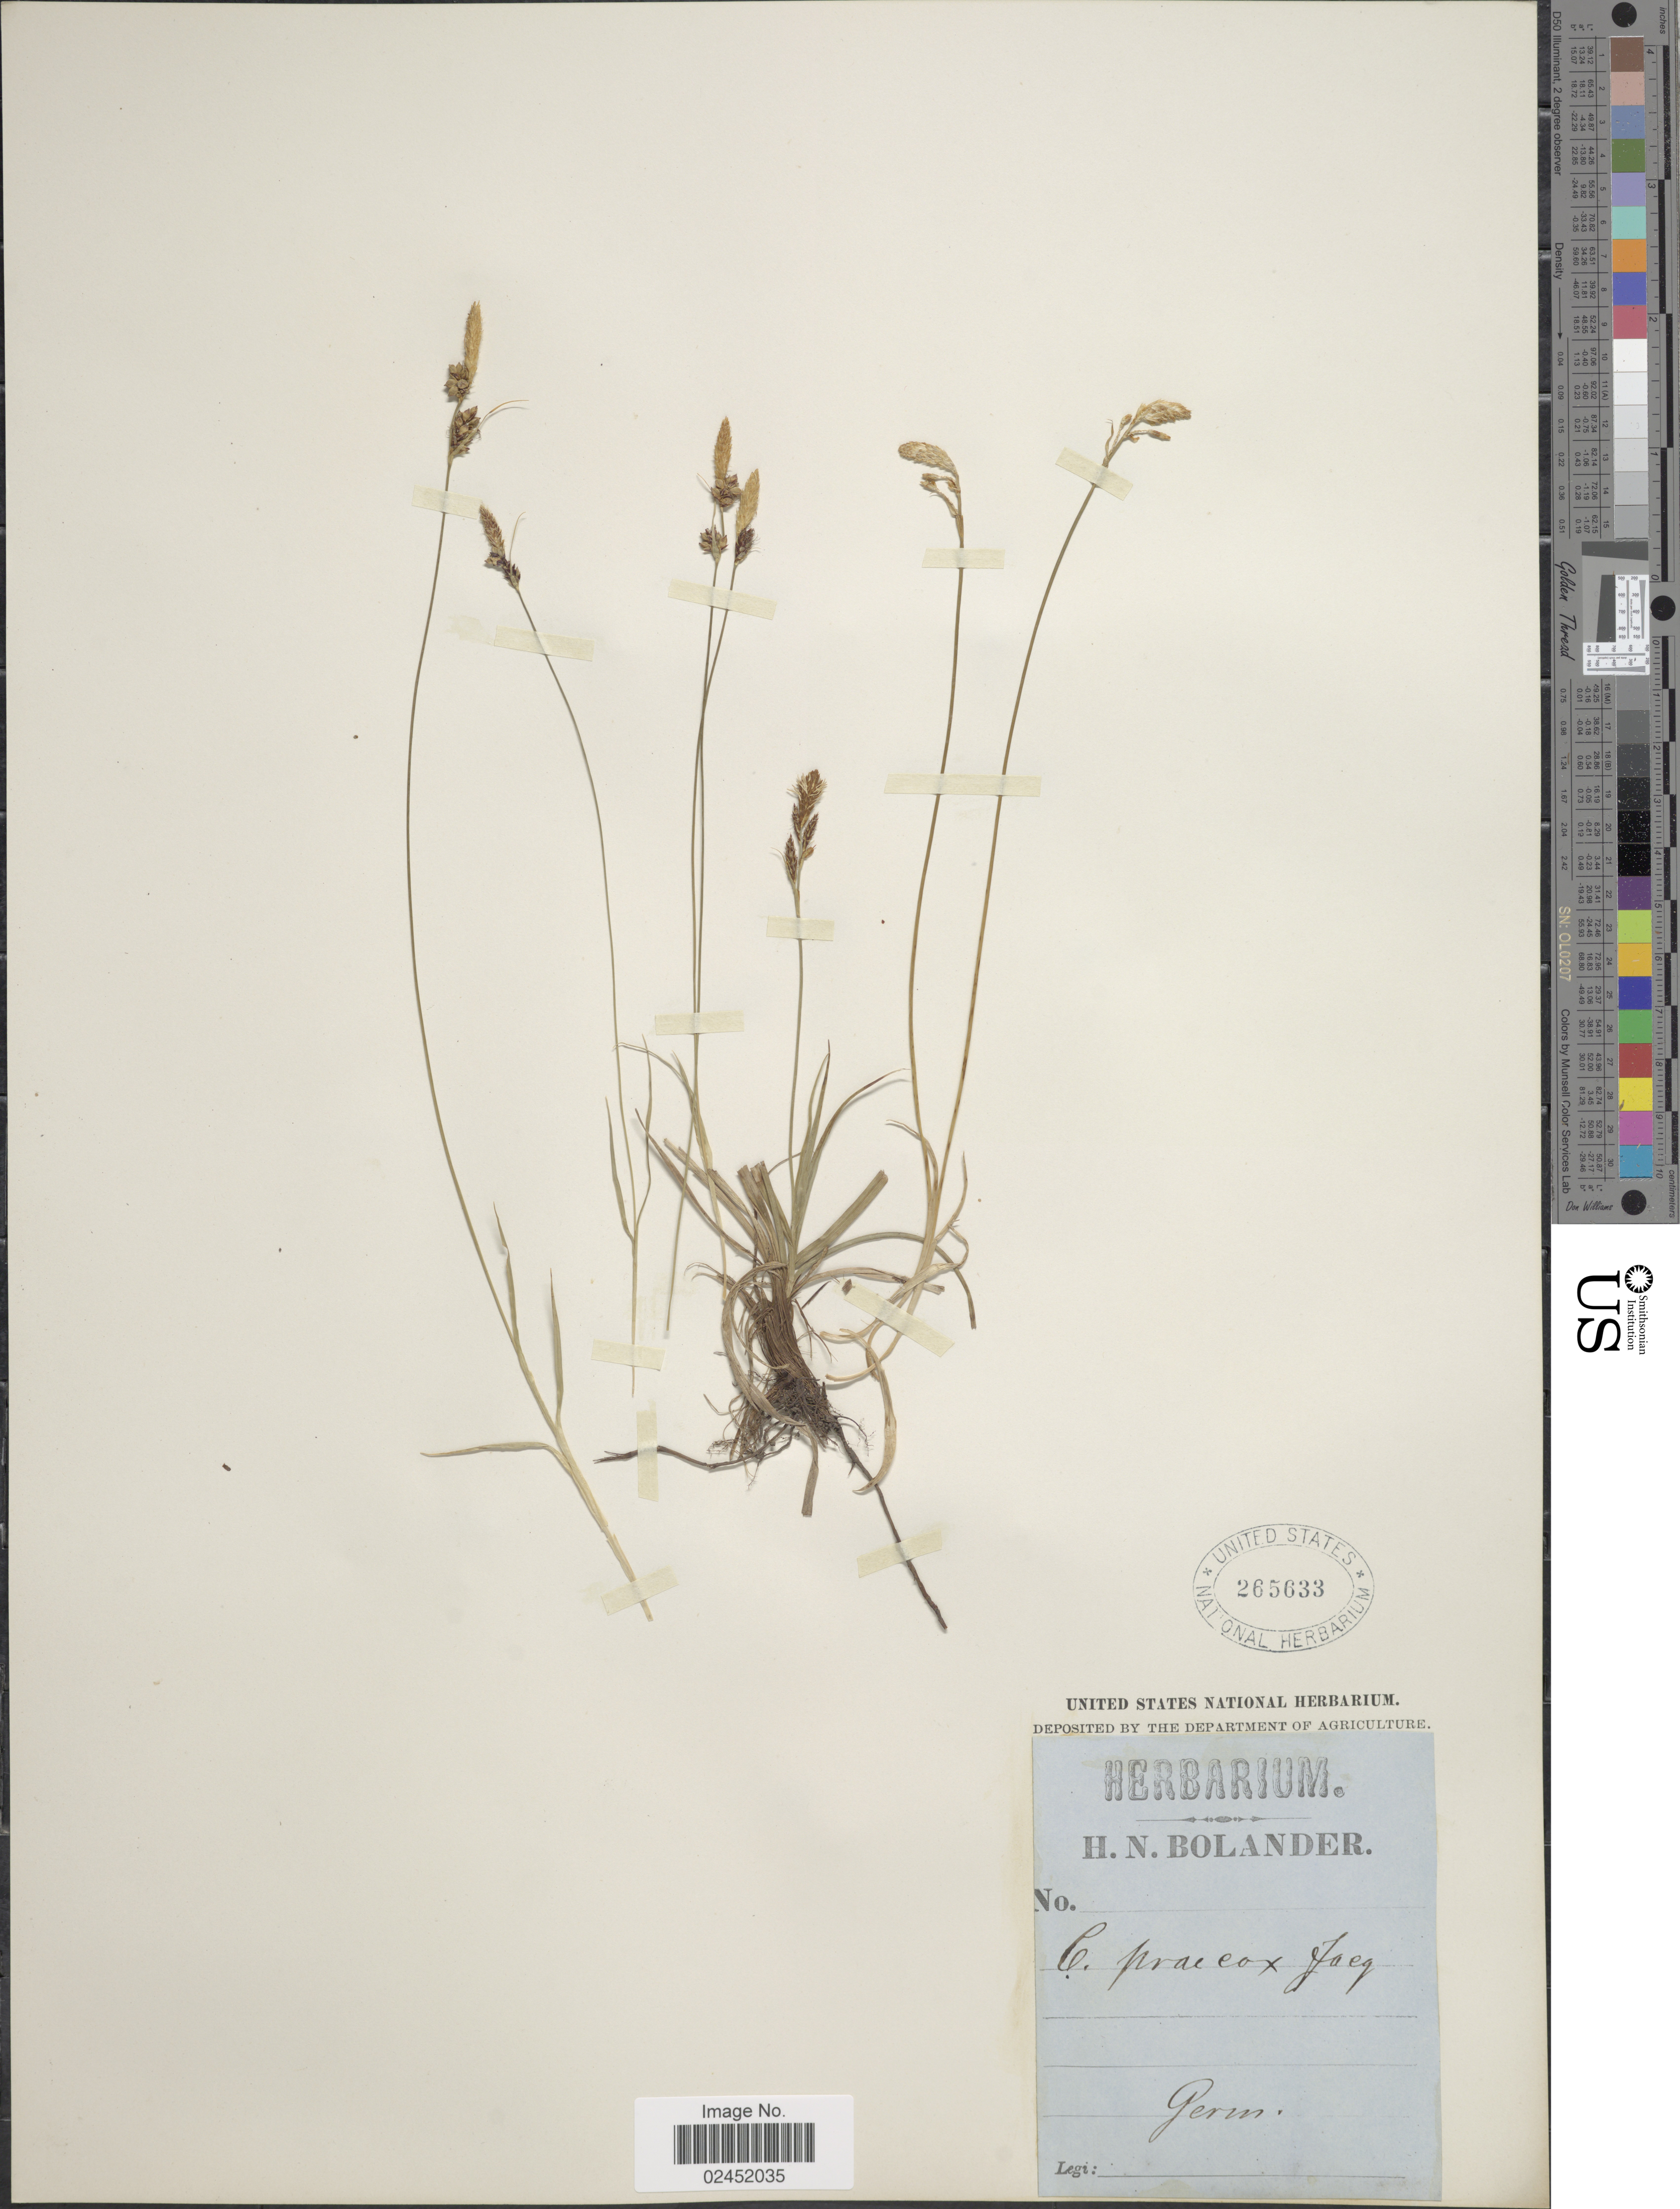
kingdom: Plantae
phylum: Tracheophyta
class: Liliopsida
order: Poales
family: Cyperaceae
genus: Carex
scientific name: Carex praecox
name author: Schreb.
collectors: H. N. Bolander (herbarium)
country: Germany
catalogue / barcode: US 265633